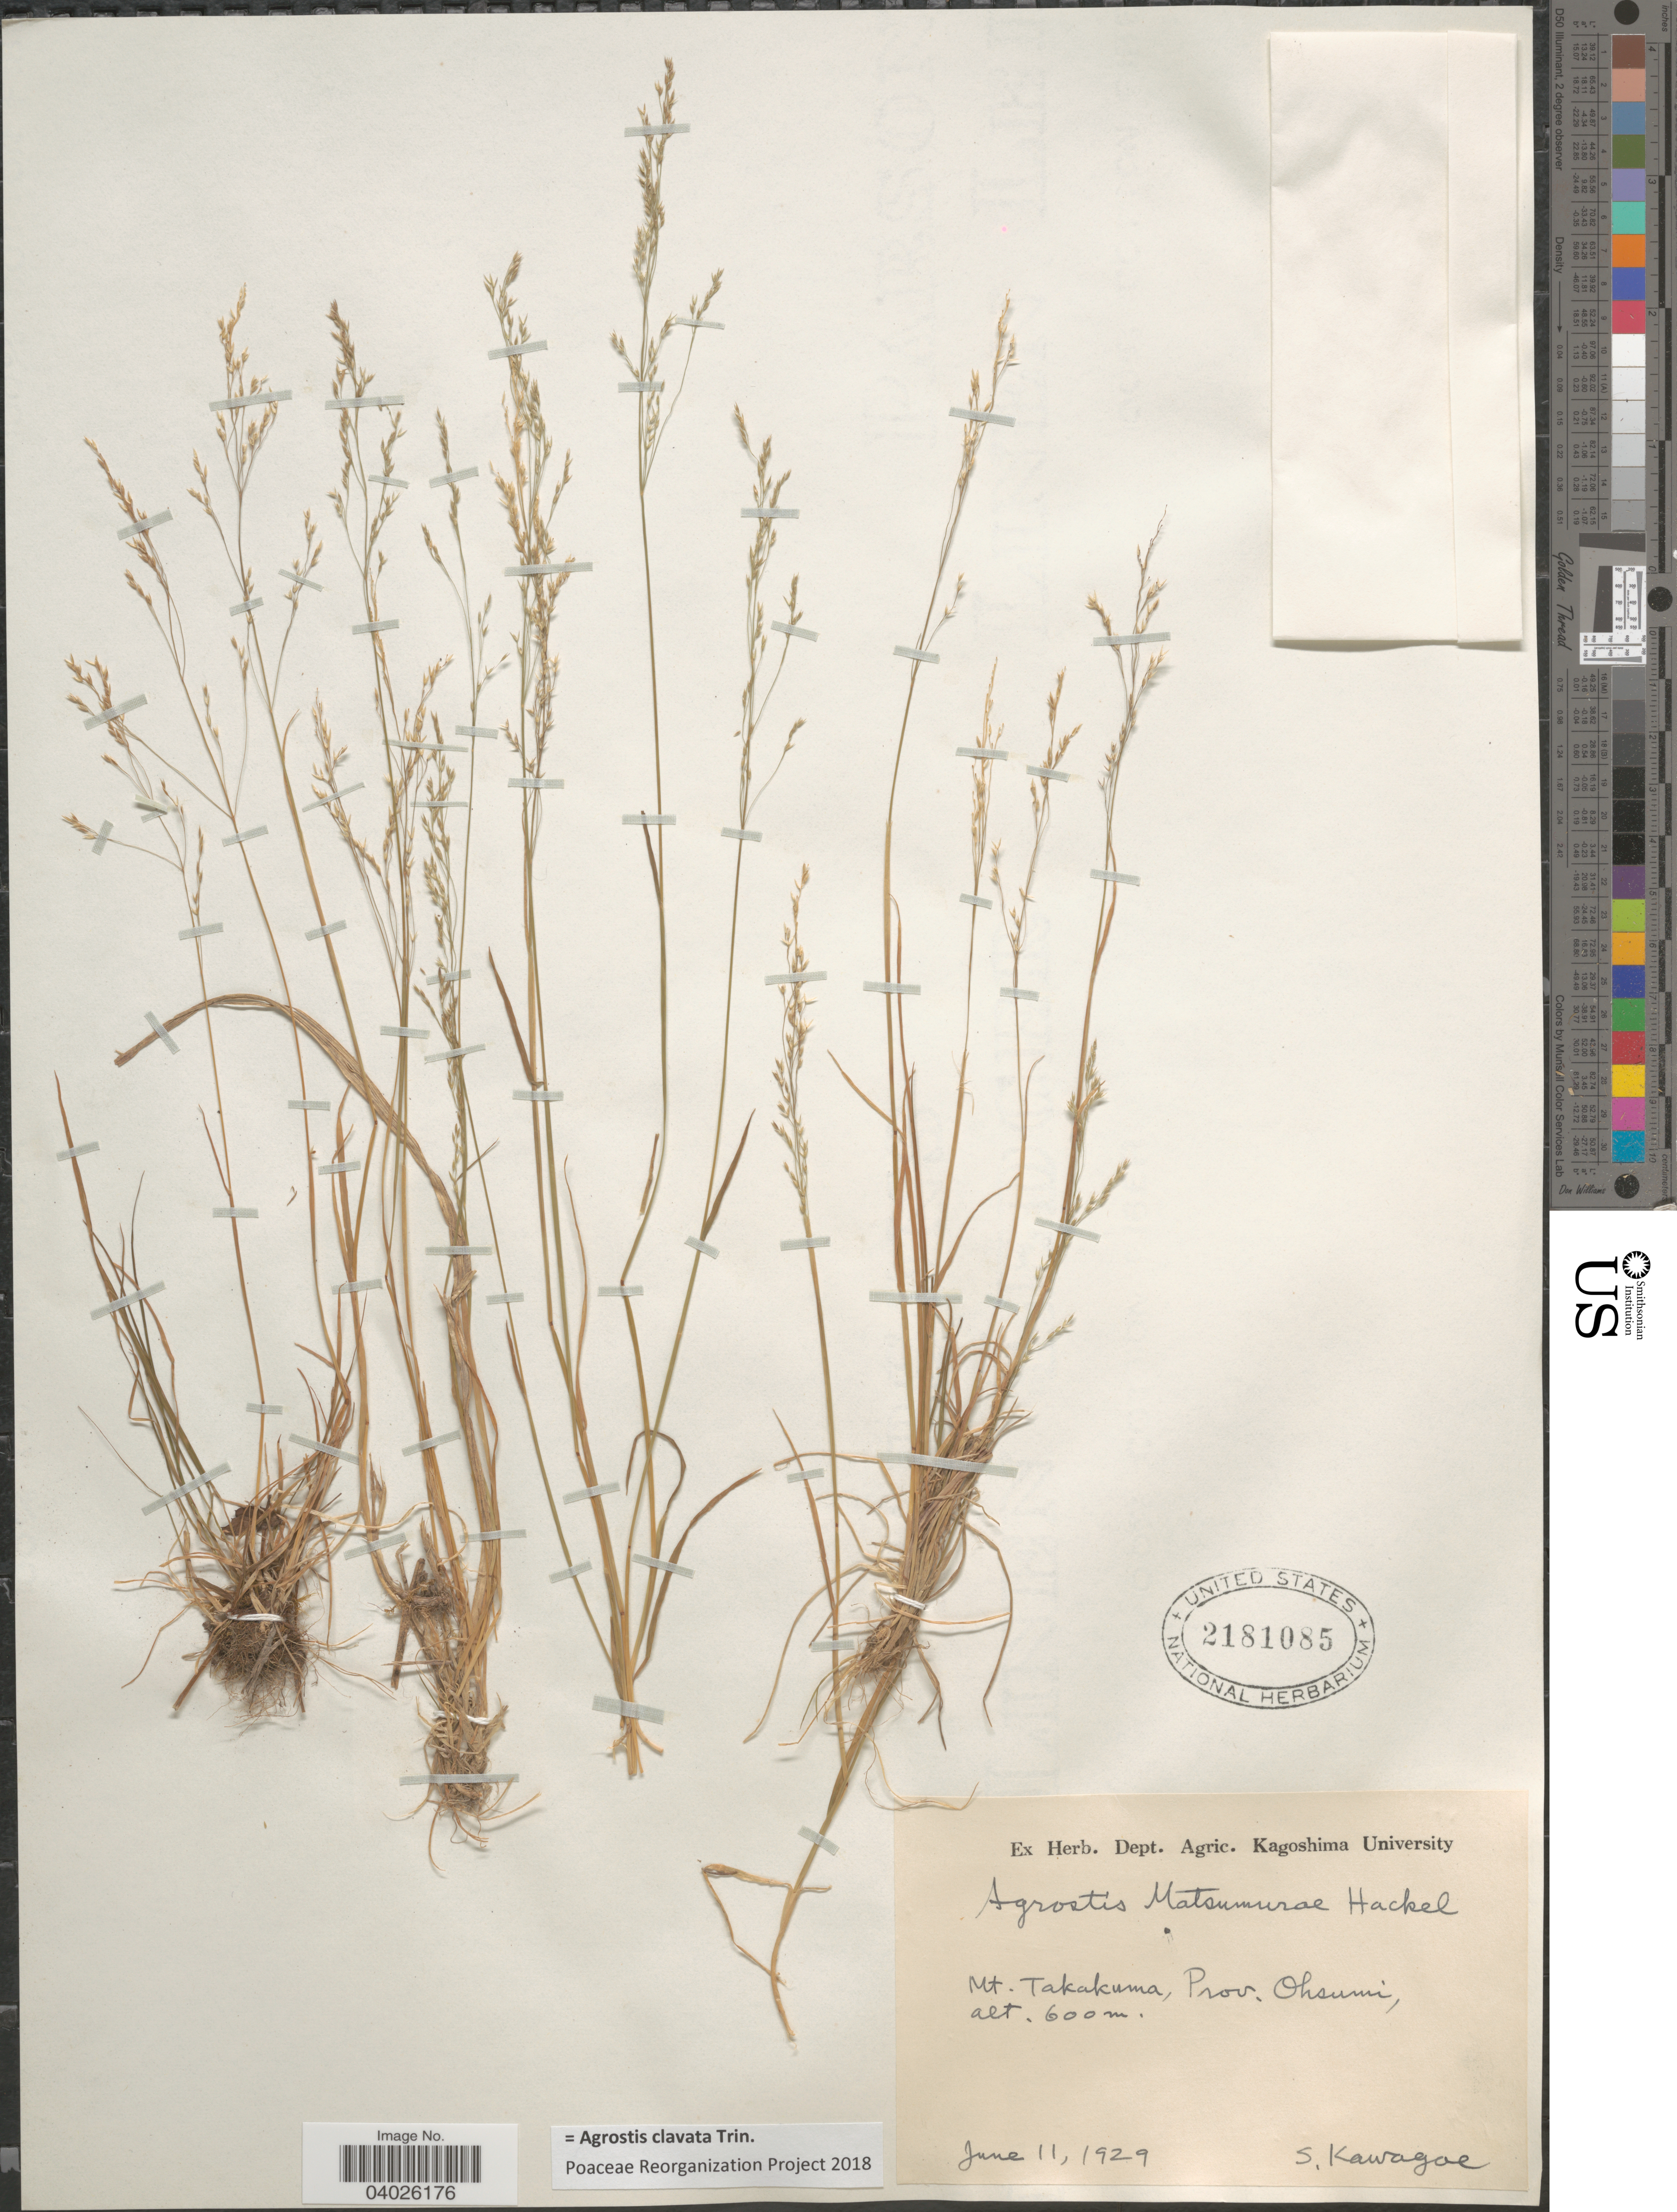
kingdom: Plantae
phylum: Tracheophyta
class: Liliopsida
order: Poales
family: Poaceae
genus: Agrostis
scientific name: Agrostis clavata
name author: Trin.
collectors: S. Kawagoe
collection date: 1929-06-11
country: Japan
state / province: Kagosima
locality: Mt. Takakuma, Prov. Ohsumi.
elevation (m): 600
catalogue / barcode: US 2181085